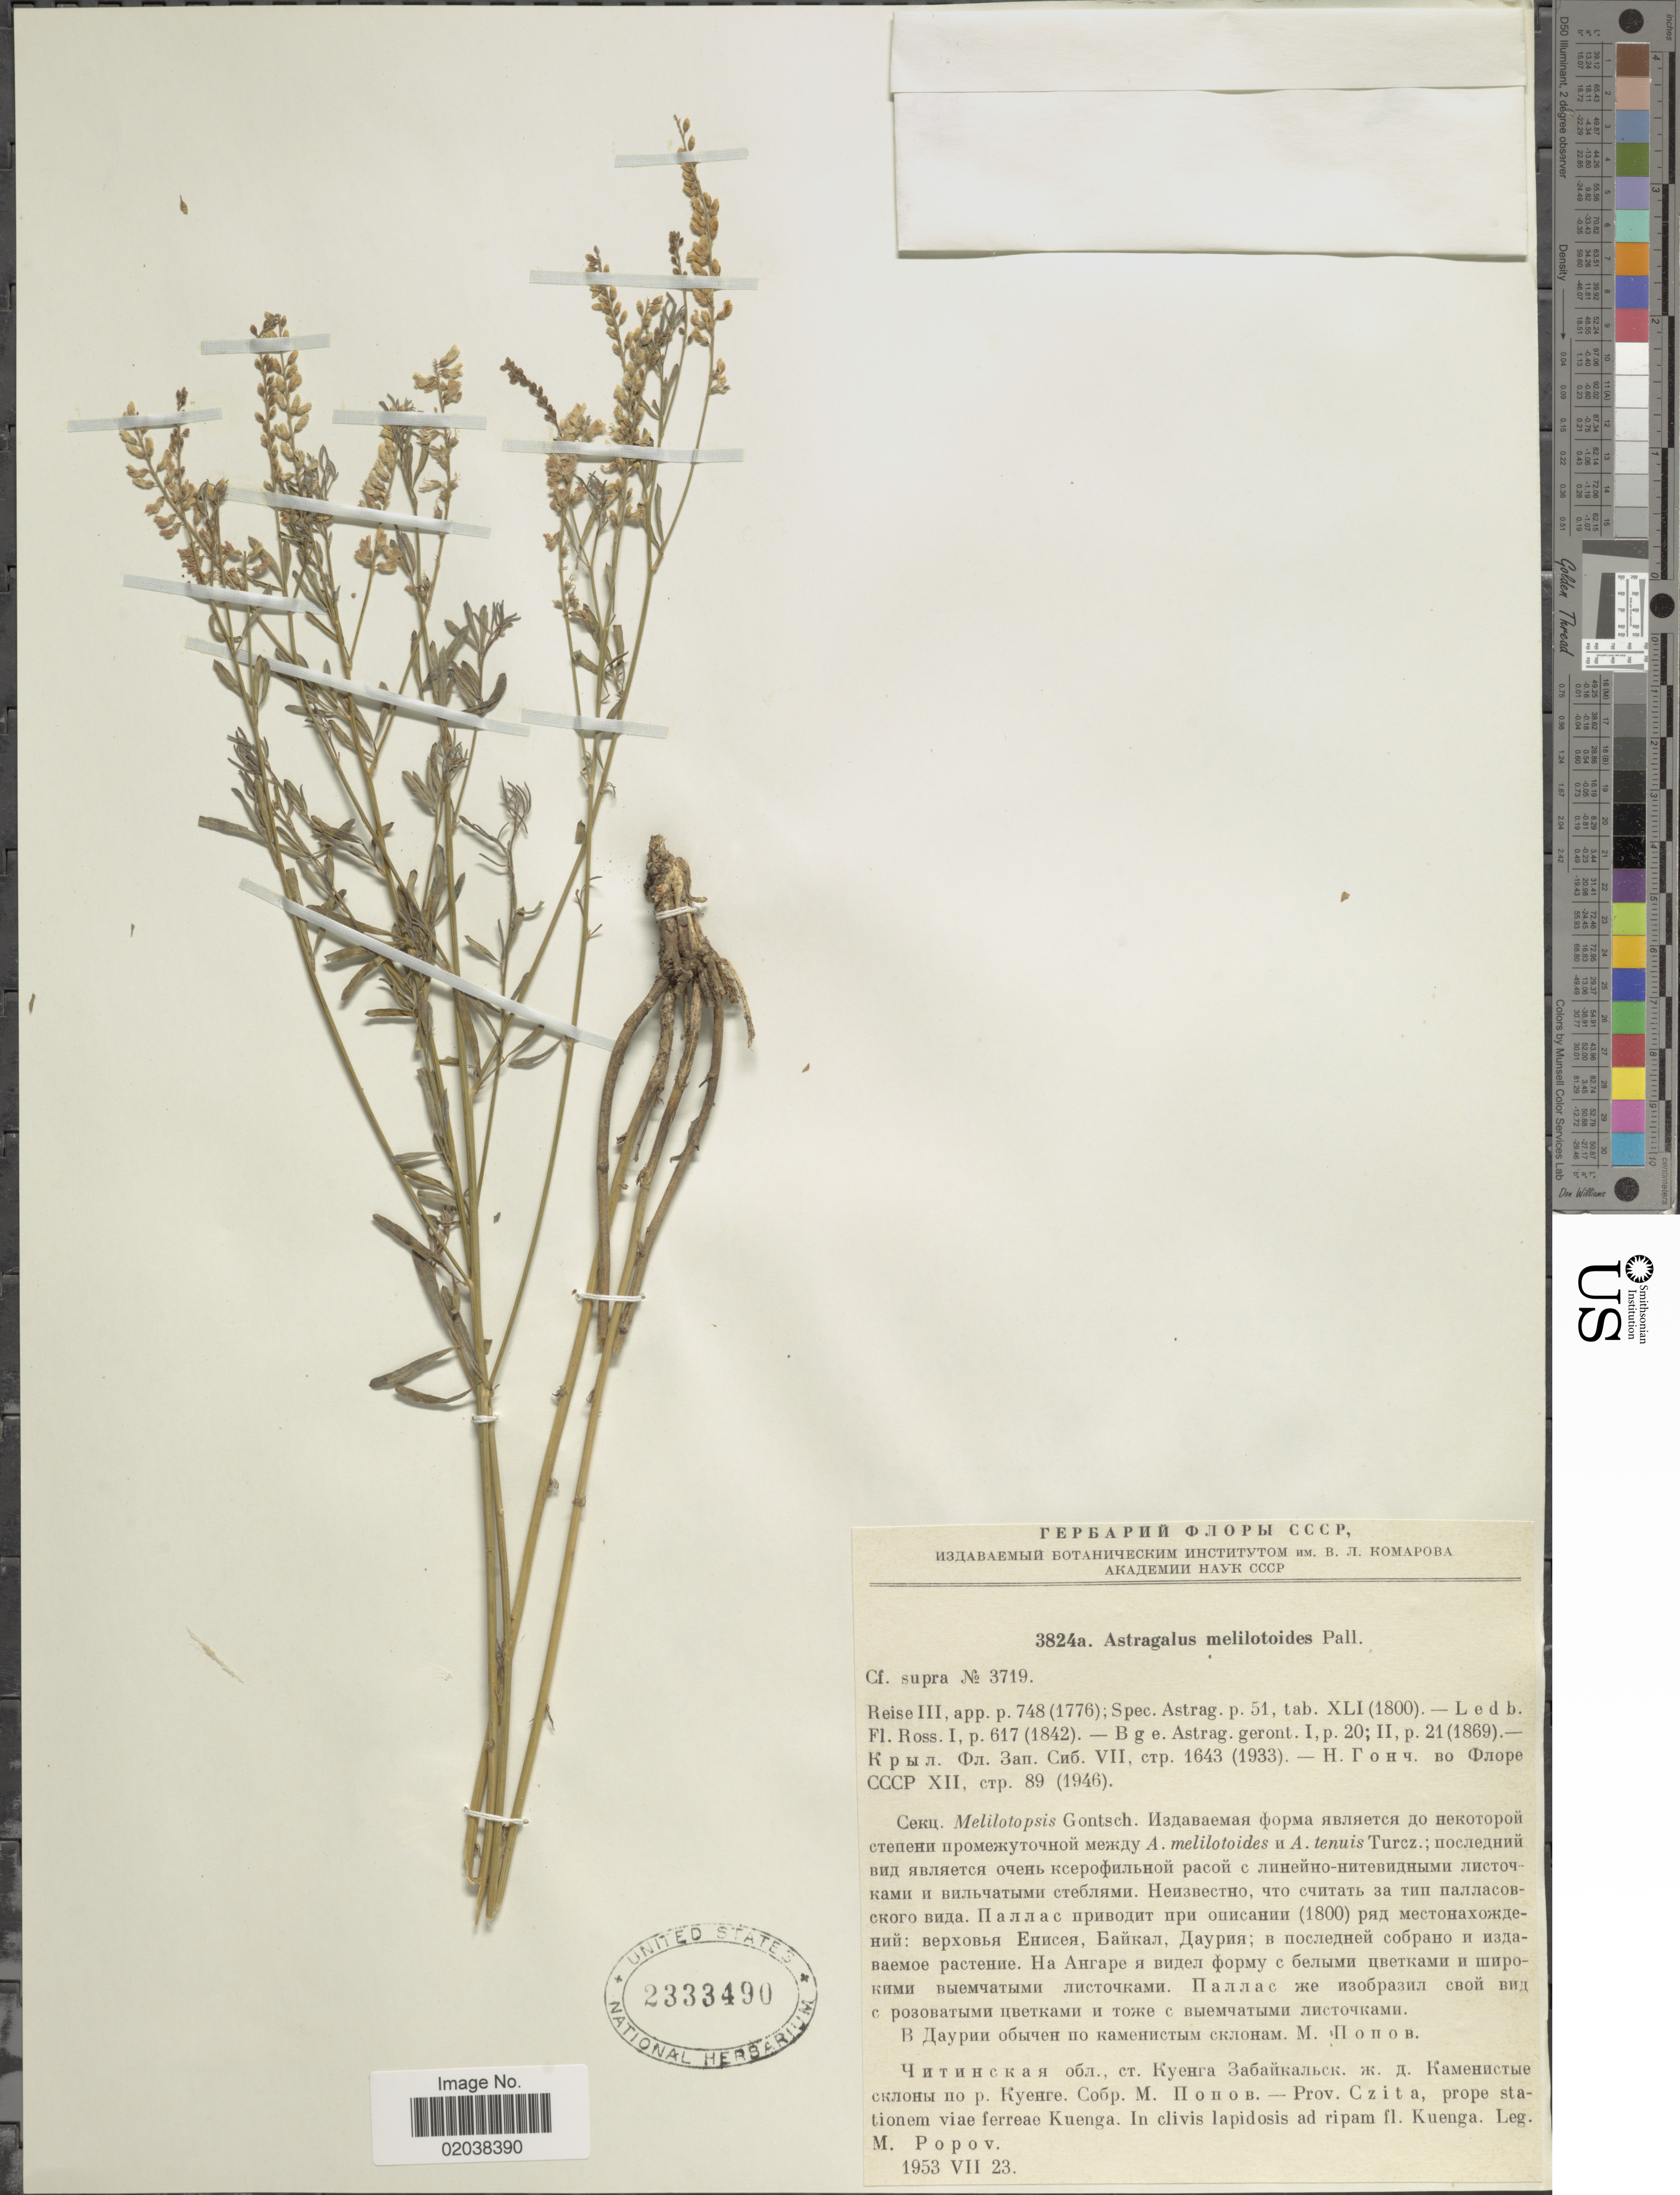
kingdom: Plantae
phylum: Tracheophyta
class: Magnoliopsida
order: Fabales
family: Fabaceae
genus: Astragalus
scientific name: Astragalus melilotoides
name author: Pall.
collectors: M. Popov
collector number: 3824a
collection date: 1953-07-23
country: Russian Federation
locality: Prov. Czita, prope stationem viae ferreae Kuenga. In clivis lapidosis ad ripam fl. Kuenga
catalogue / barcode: US 2333490